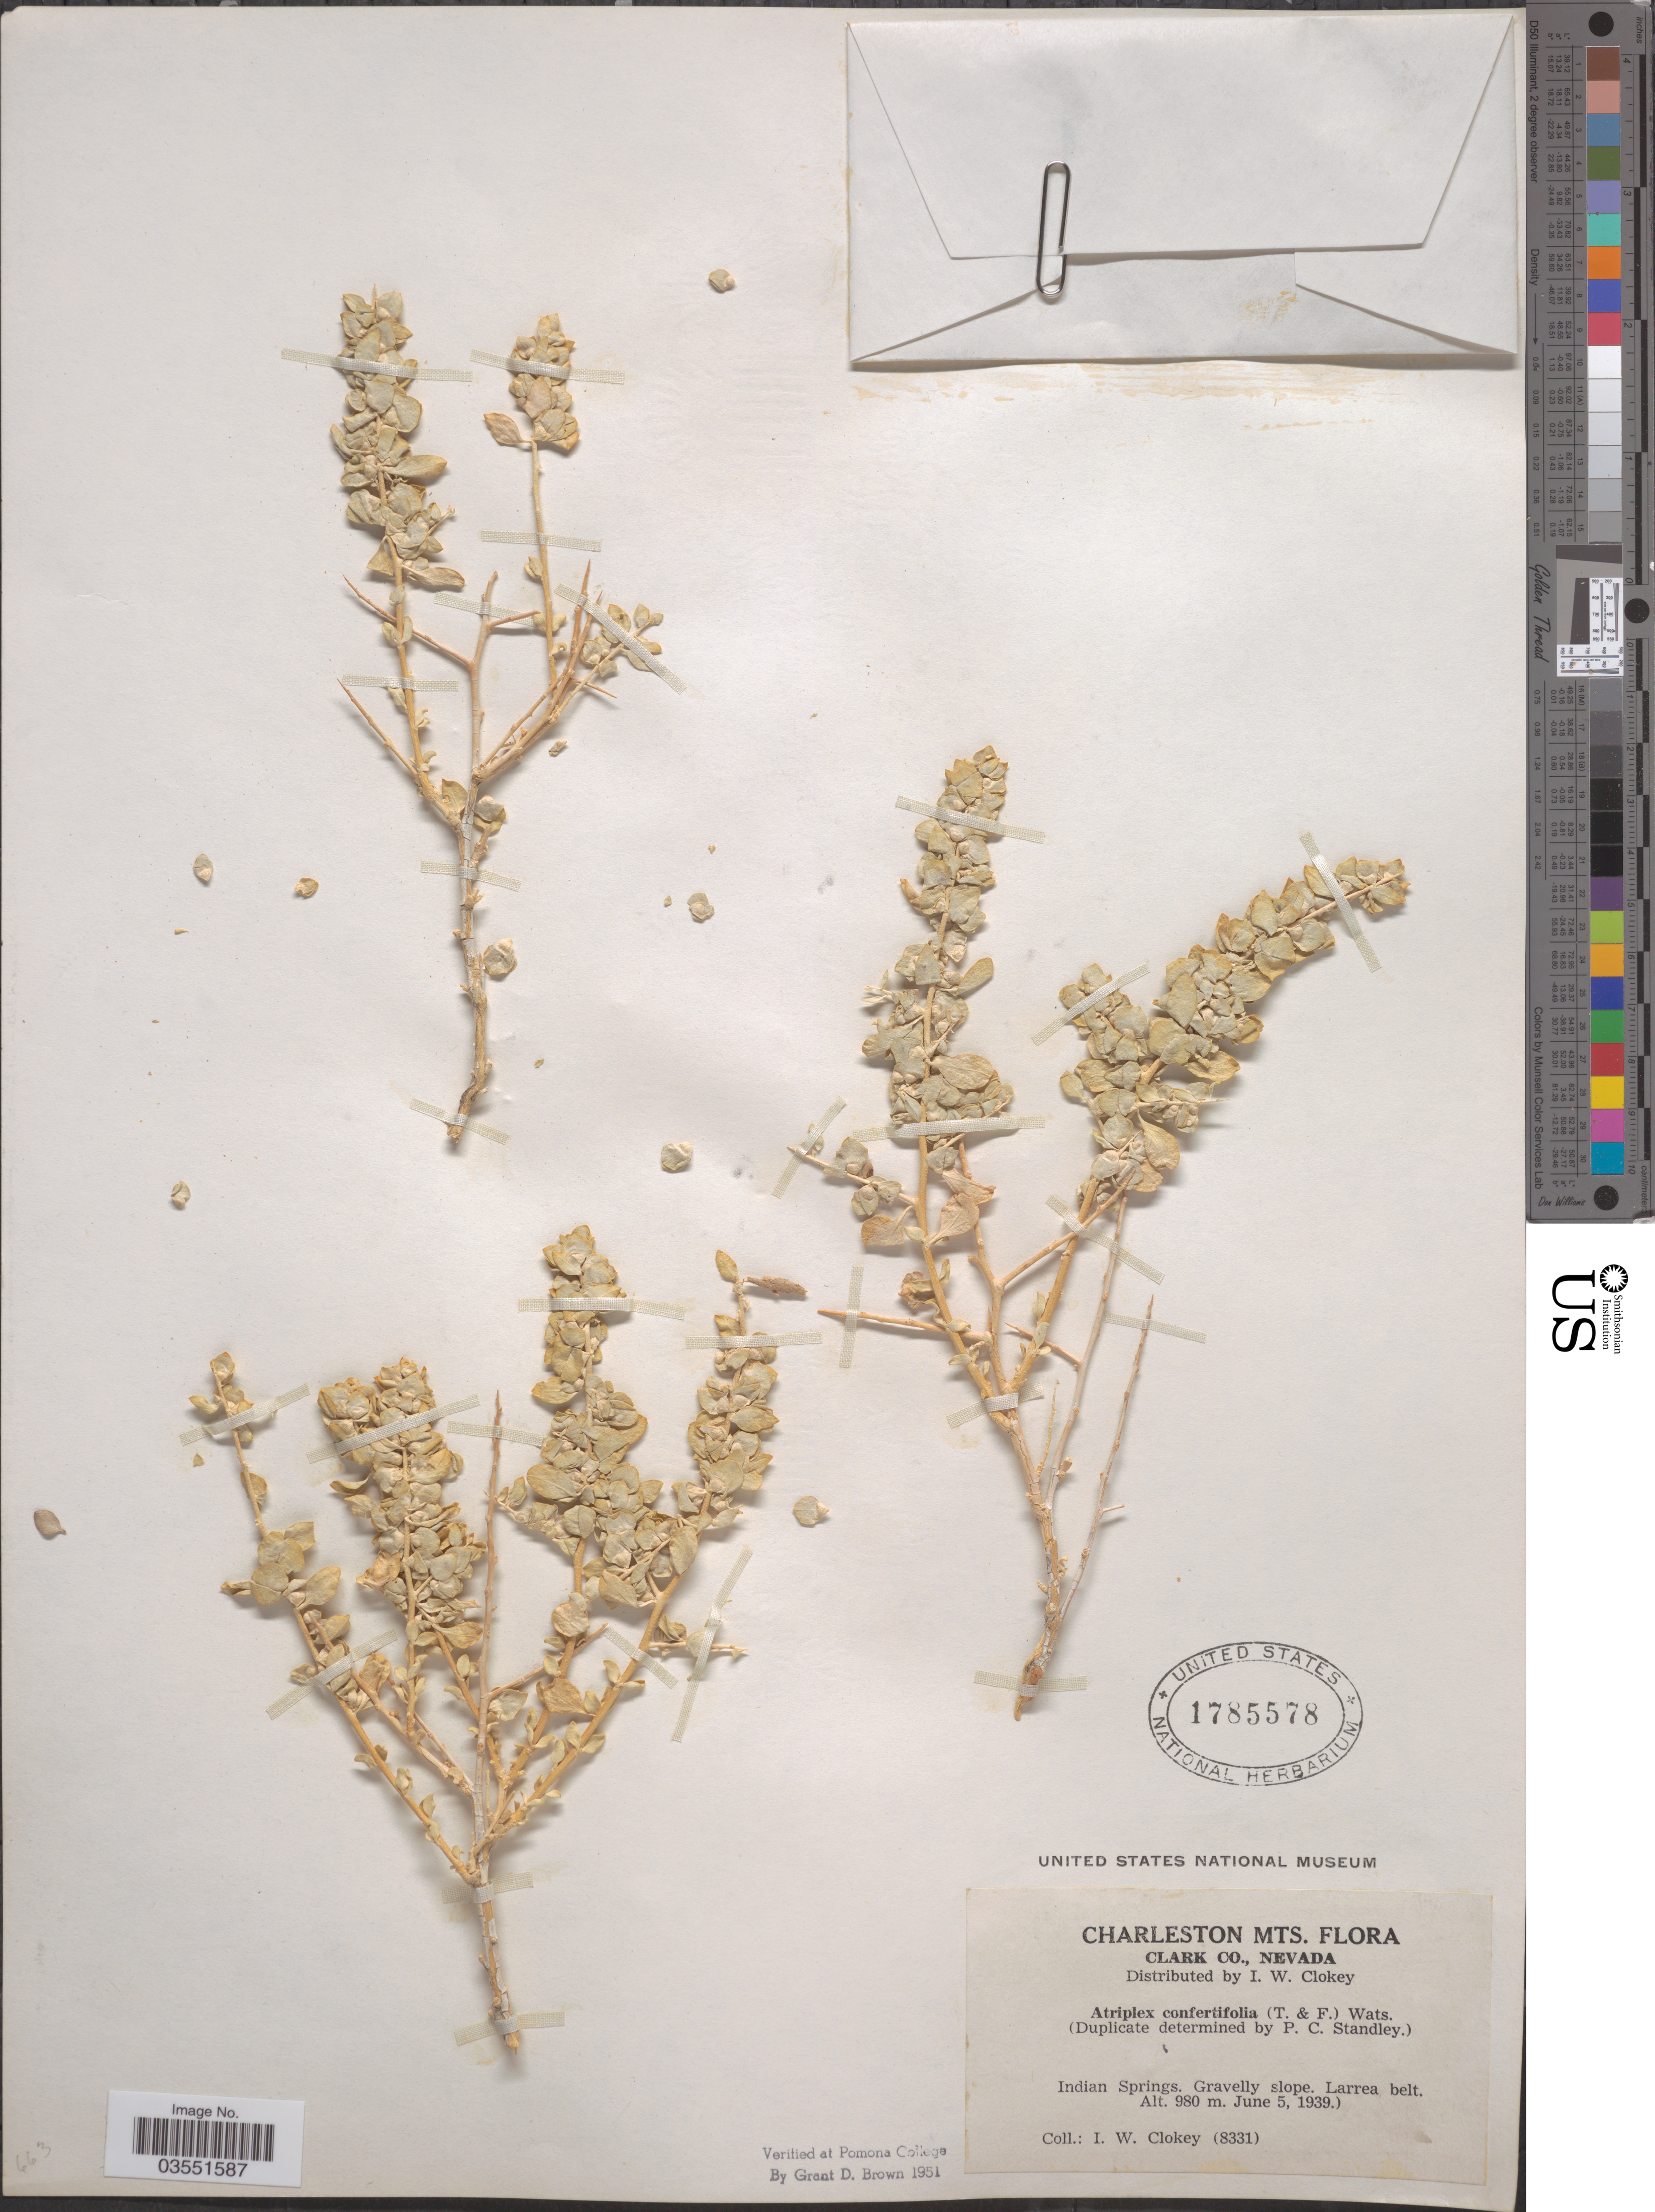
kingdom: Plantae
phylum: Tracheophyta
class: Magnoliopsida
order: Caryophyllales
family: Amaranthaceae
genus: Atriplex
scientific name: Atriplex confertifolia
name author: (Torr. & Frém.) S. Watson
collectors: I. W. Clokey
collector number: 8331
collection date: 1939-06-05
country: United States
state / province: Nevada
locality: Charleston Mts. Clark Co. Indian Springs. Gravelly slope. Larrea belt.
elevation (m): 980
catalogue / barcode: US 1785578